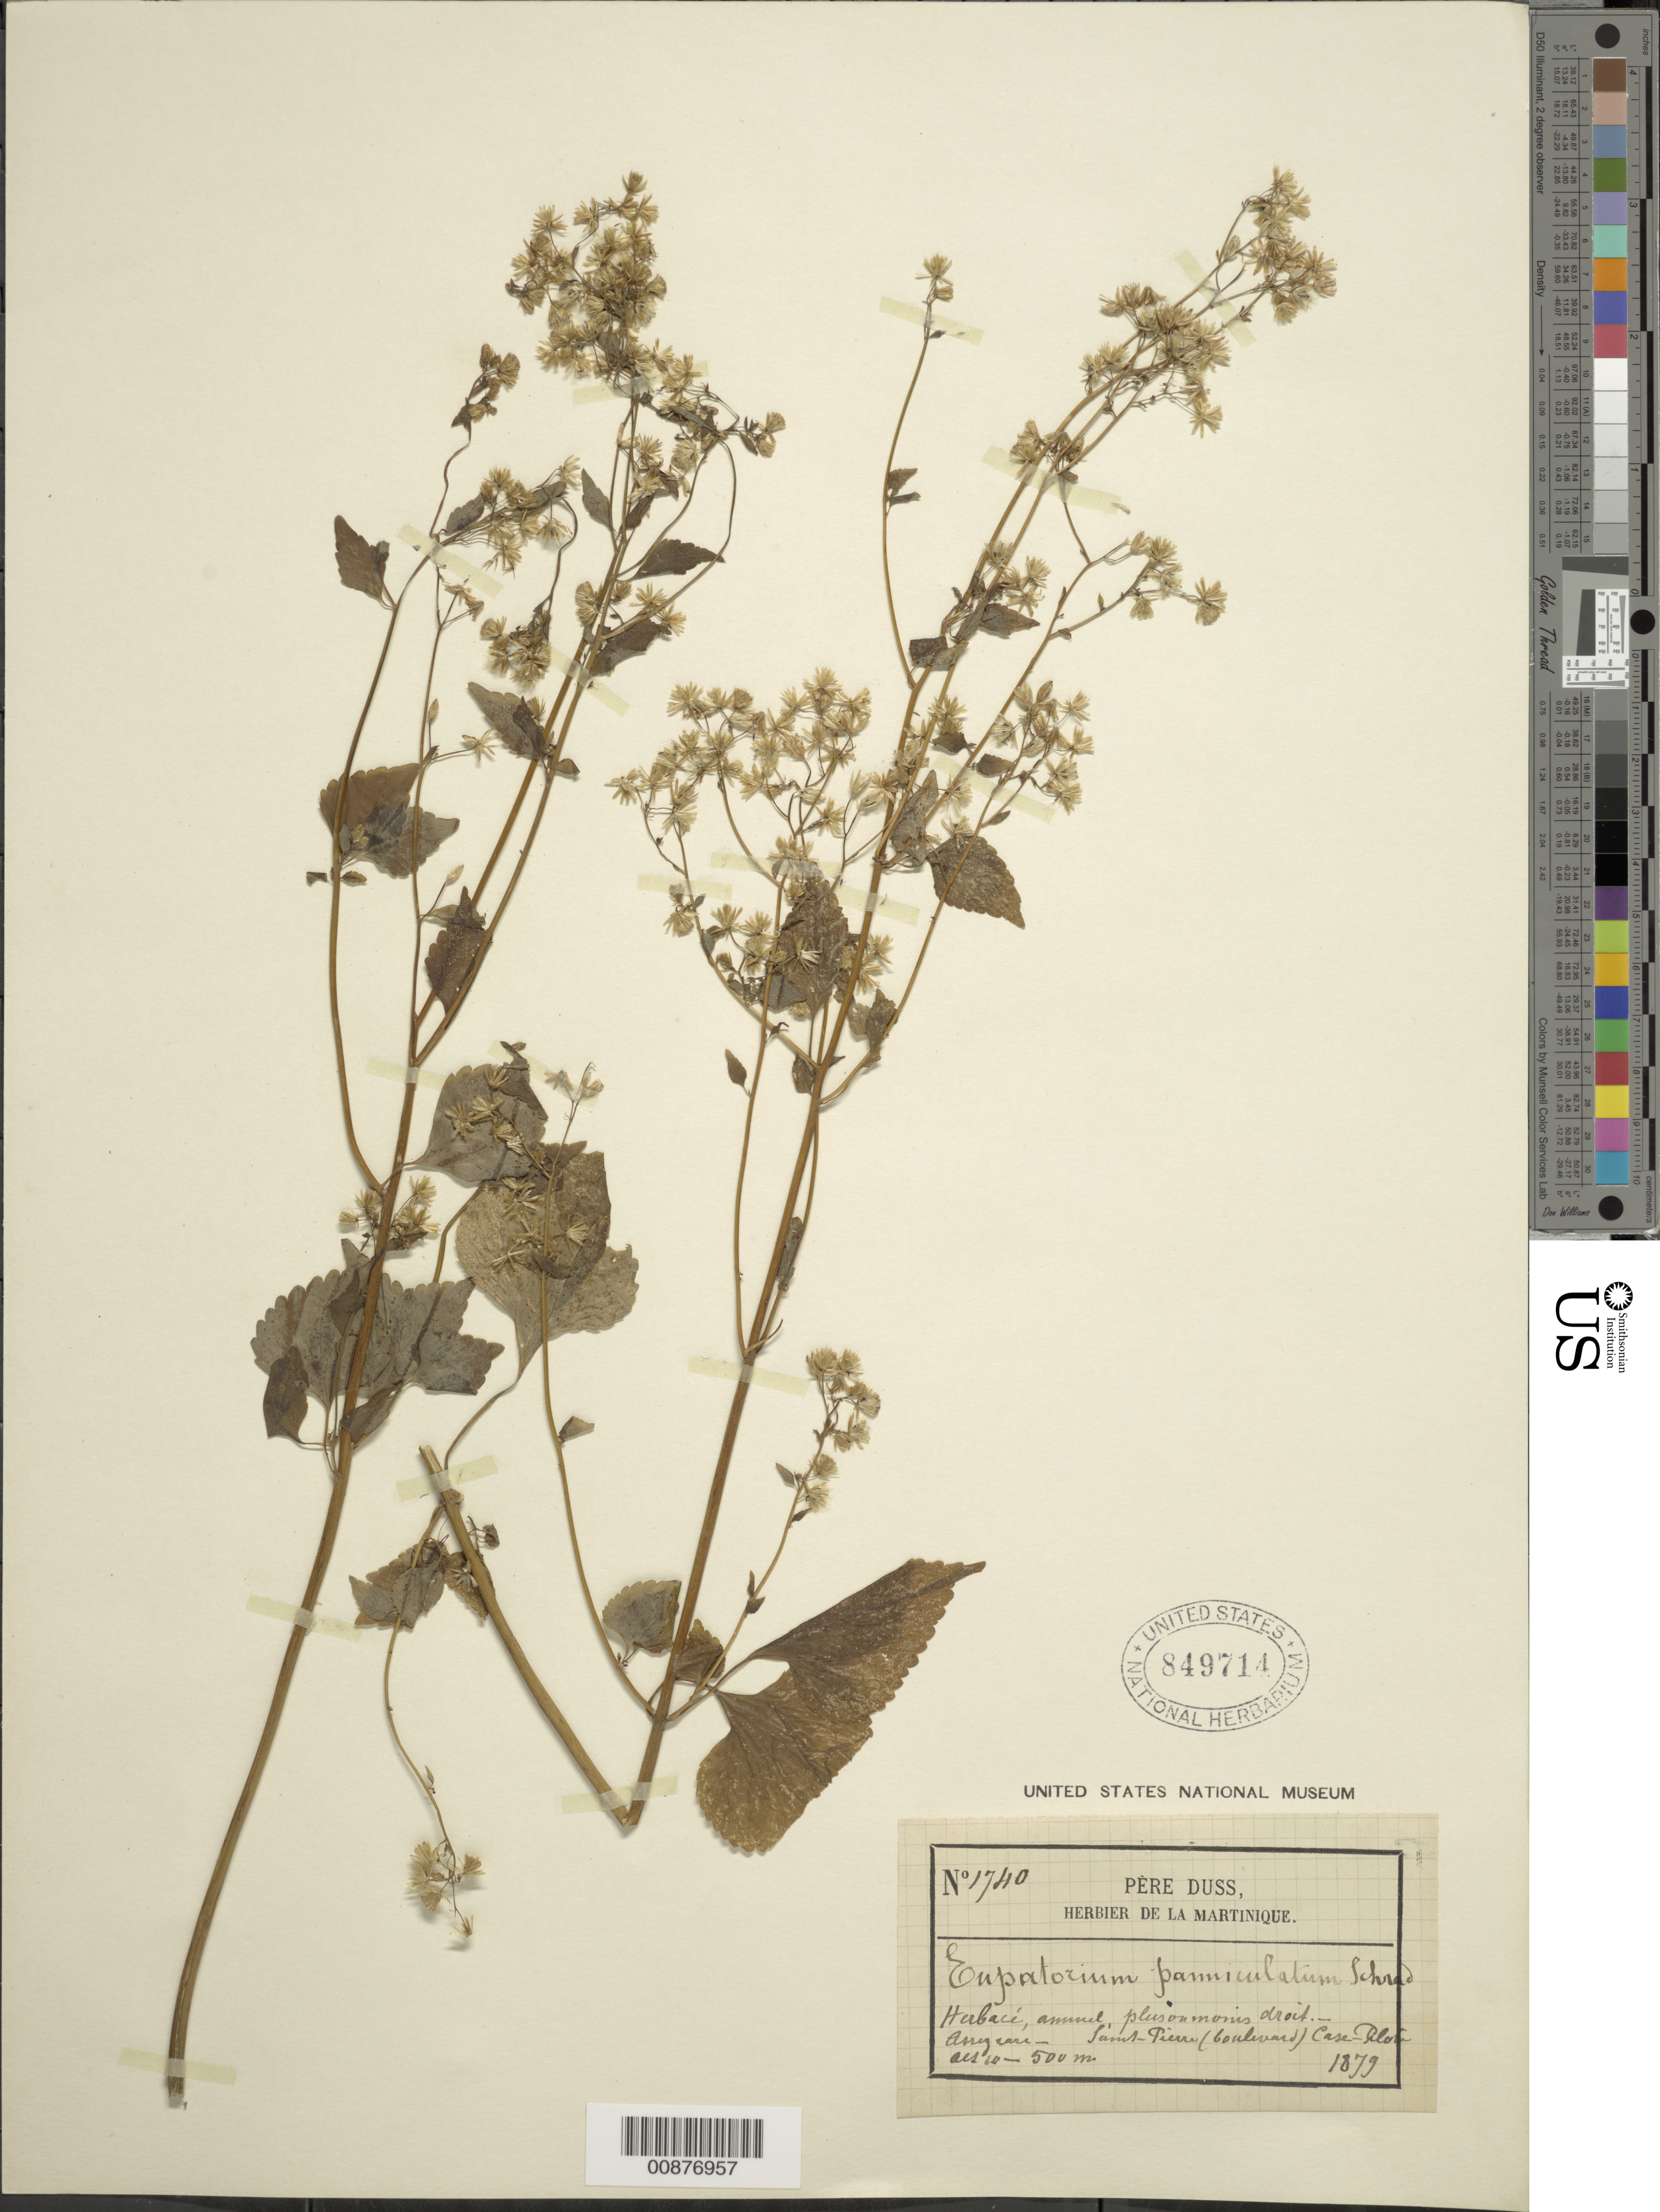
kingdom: Plantae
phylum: Tracheophyta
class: Magnoliopsida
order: Asterales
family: Asteraceae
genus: Fleischmannia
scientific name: Fleischmannia microstemon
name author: (Cass.) R.M. King & H. Rob.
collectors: Père Duss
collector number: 1740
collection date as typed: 1879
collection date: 1879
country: Martinique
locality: Sainte-Pierre (boulevard), Case-Pilote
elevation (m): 10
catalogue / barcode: US 849714